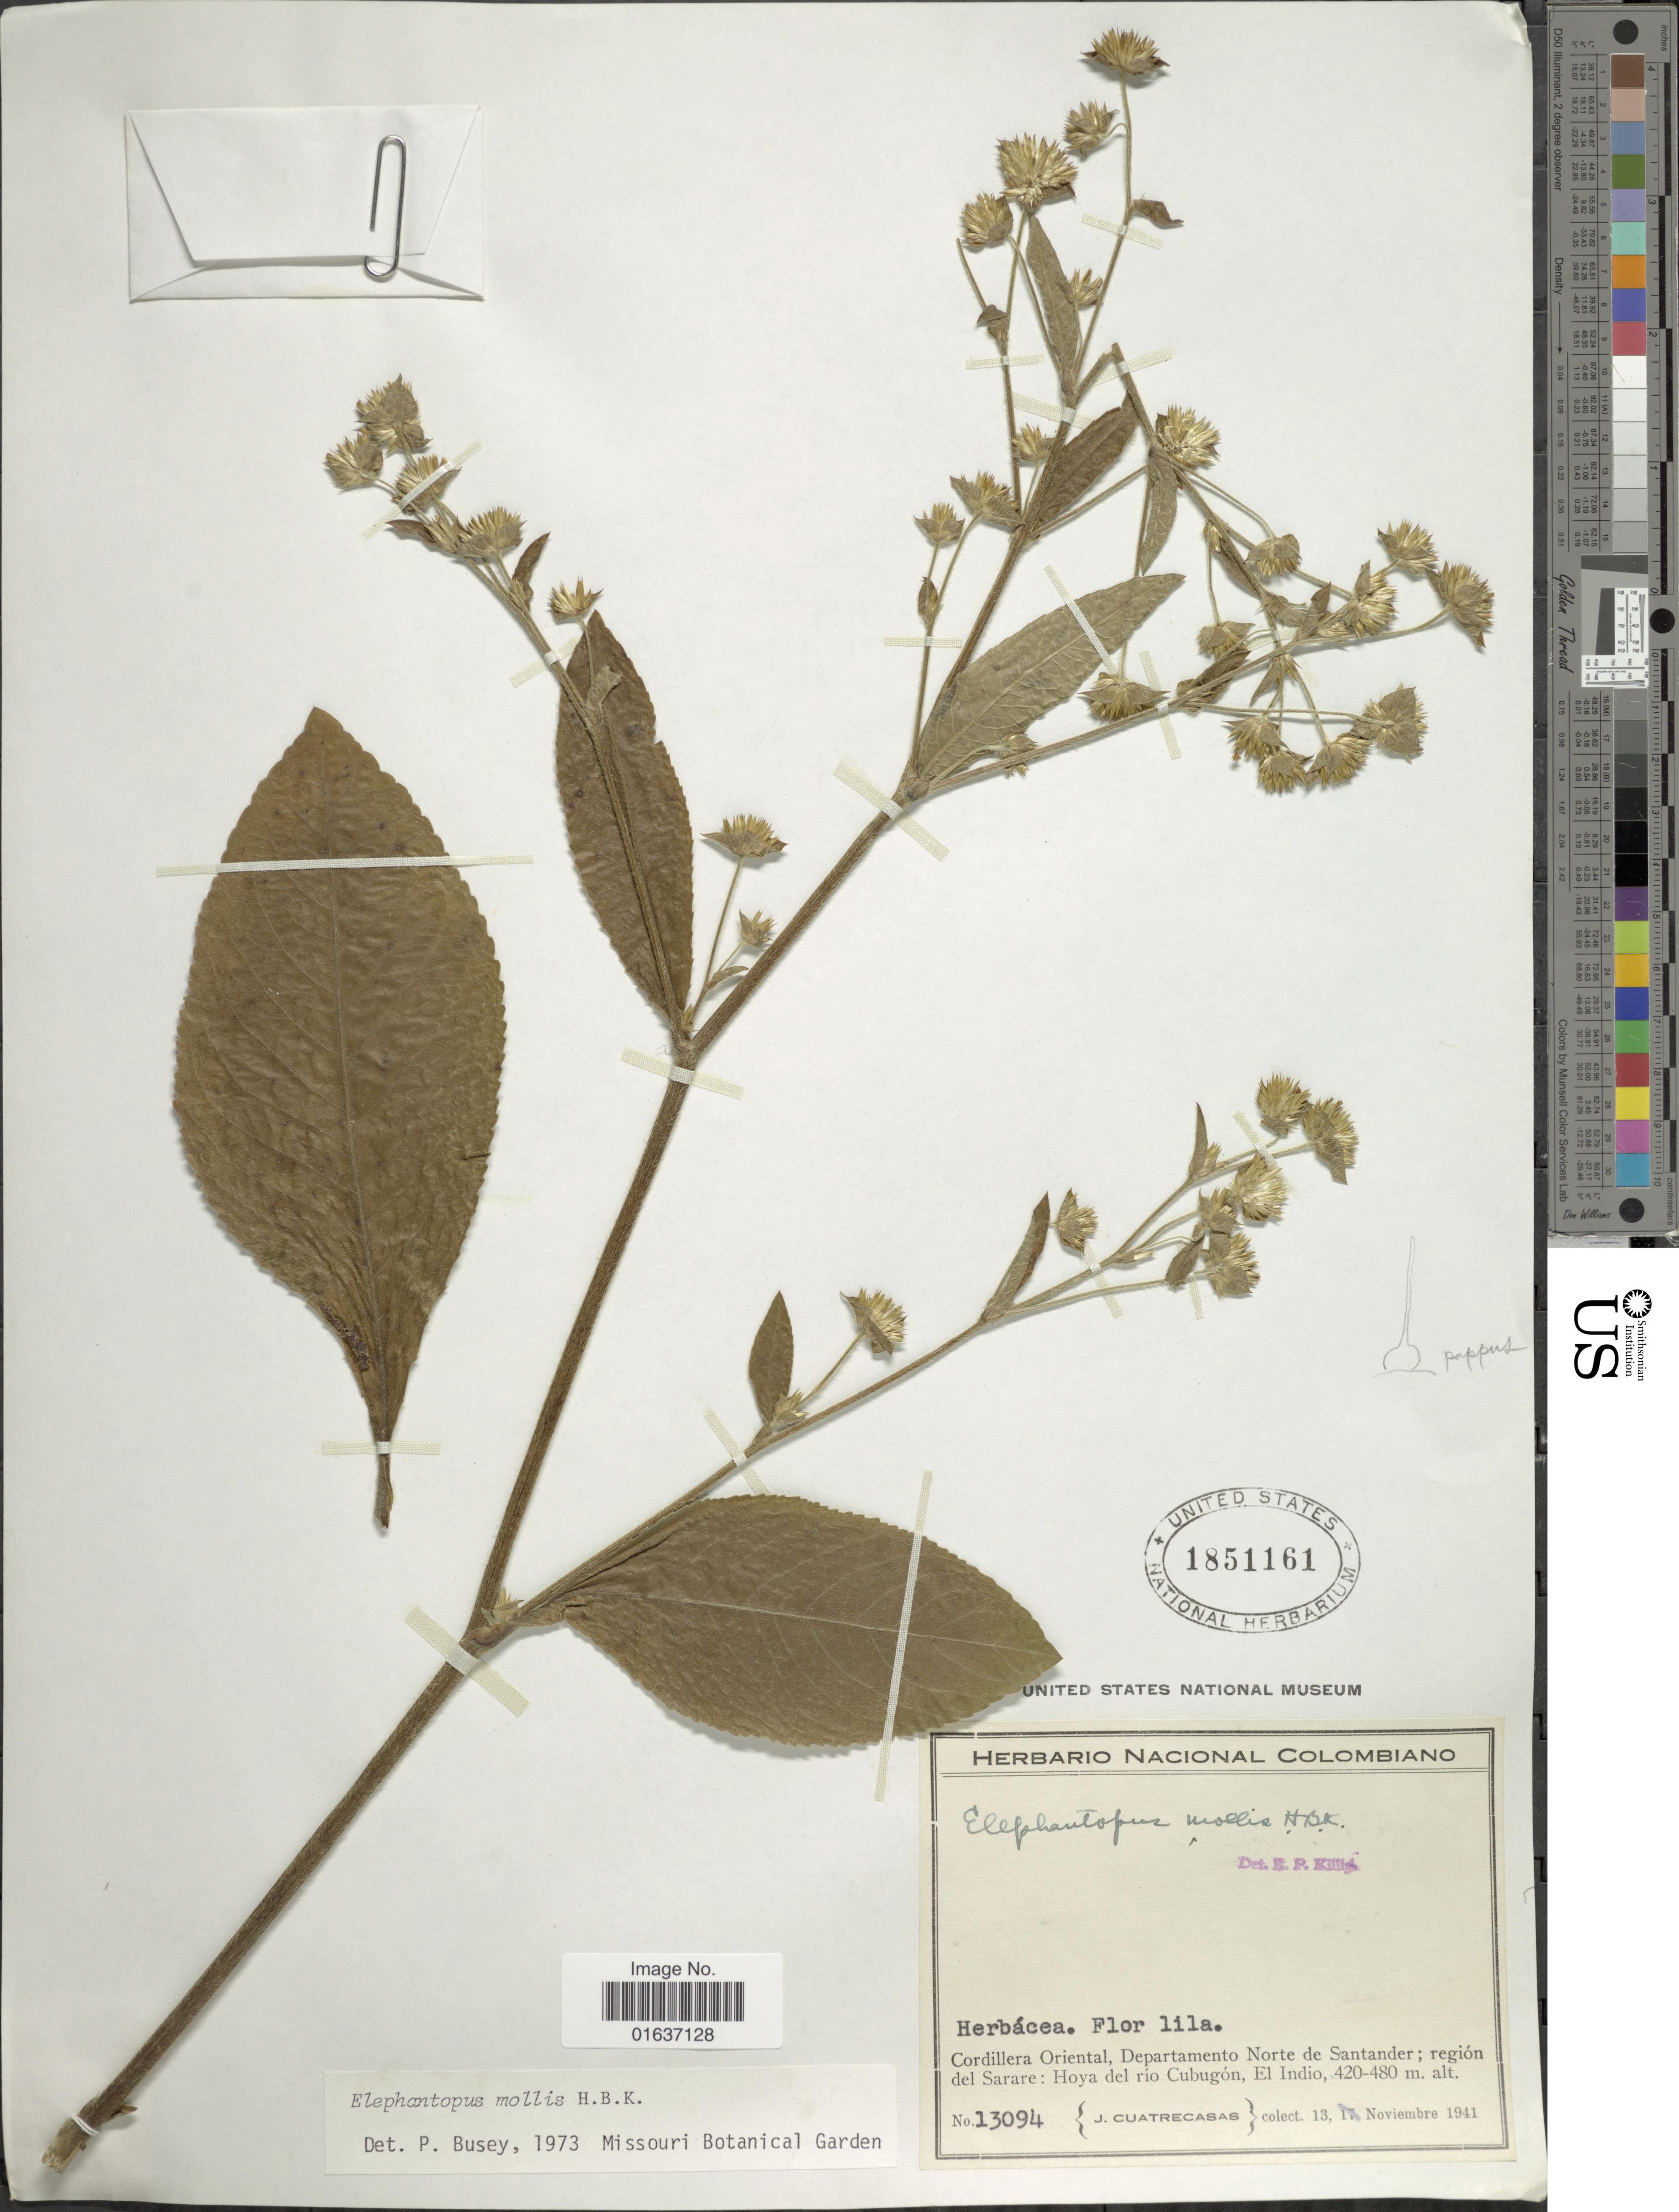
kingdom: Plantae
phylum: Tracheophyta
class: Magnoliopsida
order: Asterales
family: Asteraceae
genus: Elephantopus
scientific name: Elephantopus mollis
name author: Kunth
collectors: J. Cuatrecasas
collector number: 13094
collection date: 1941-11-13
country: Colombia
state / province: Norte de Santander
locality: Cordillera Oriental, región del Sarare: Hoya del río Cubugón, El Indio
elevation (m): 420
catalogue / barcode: US 1851161